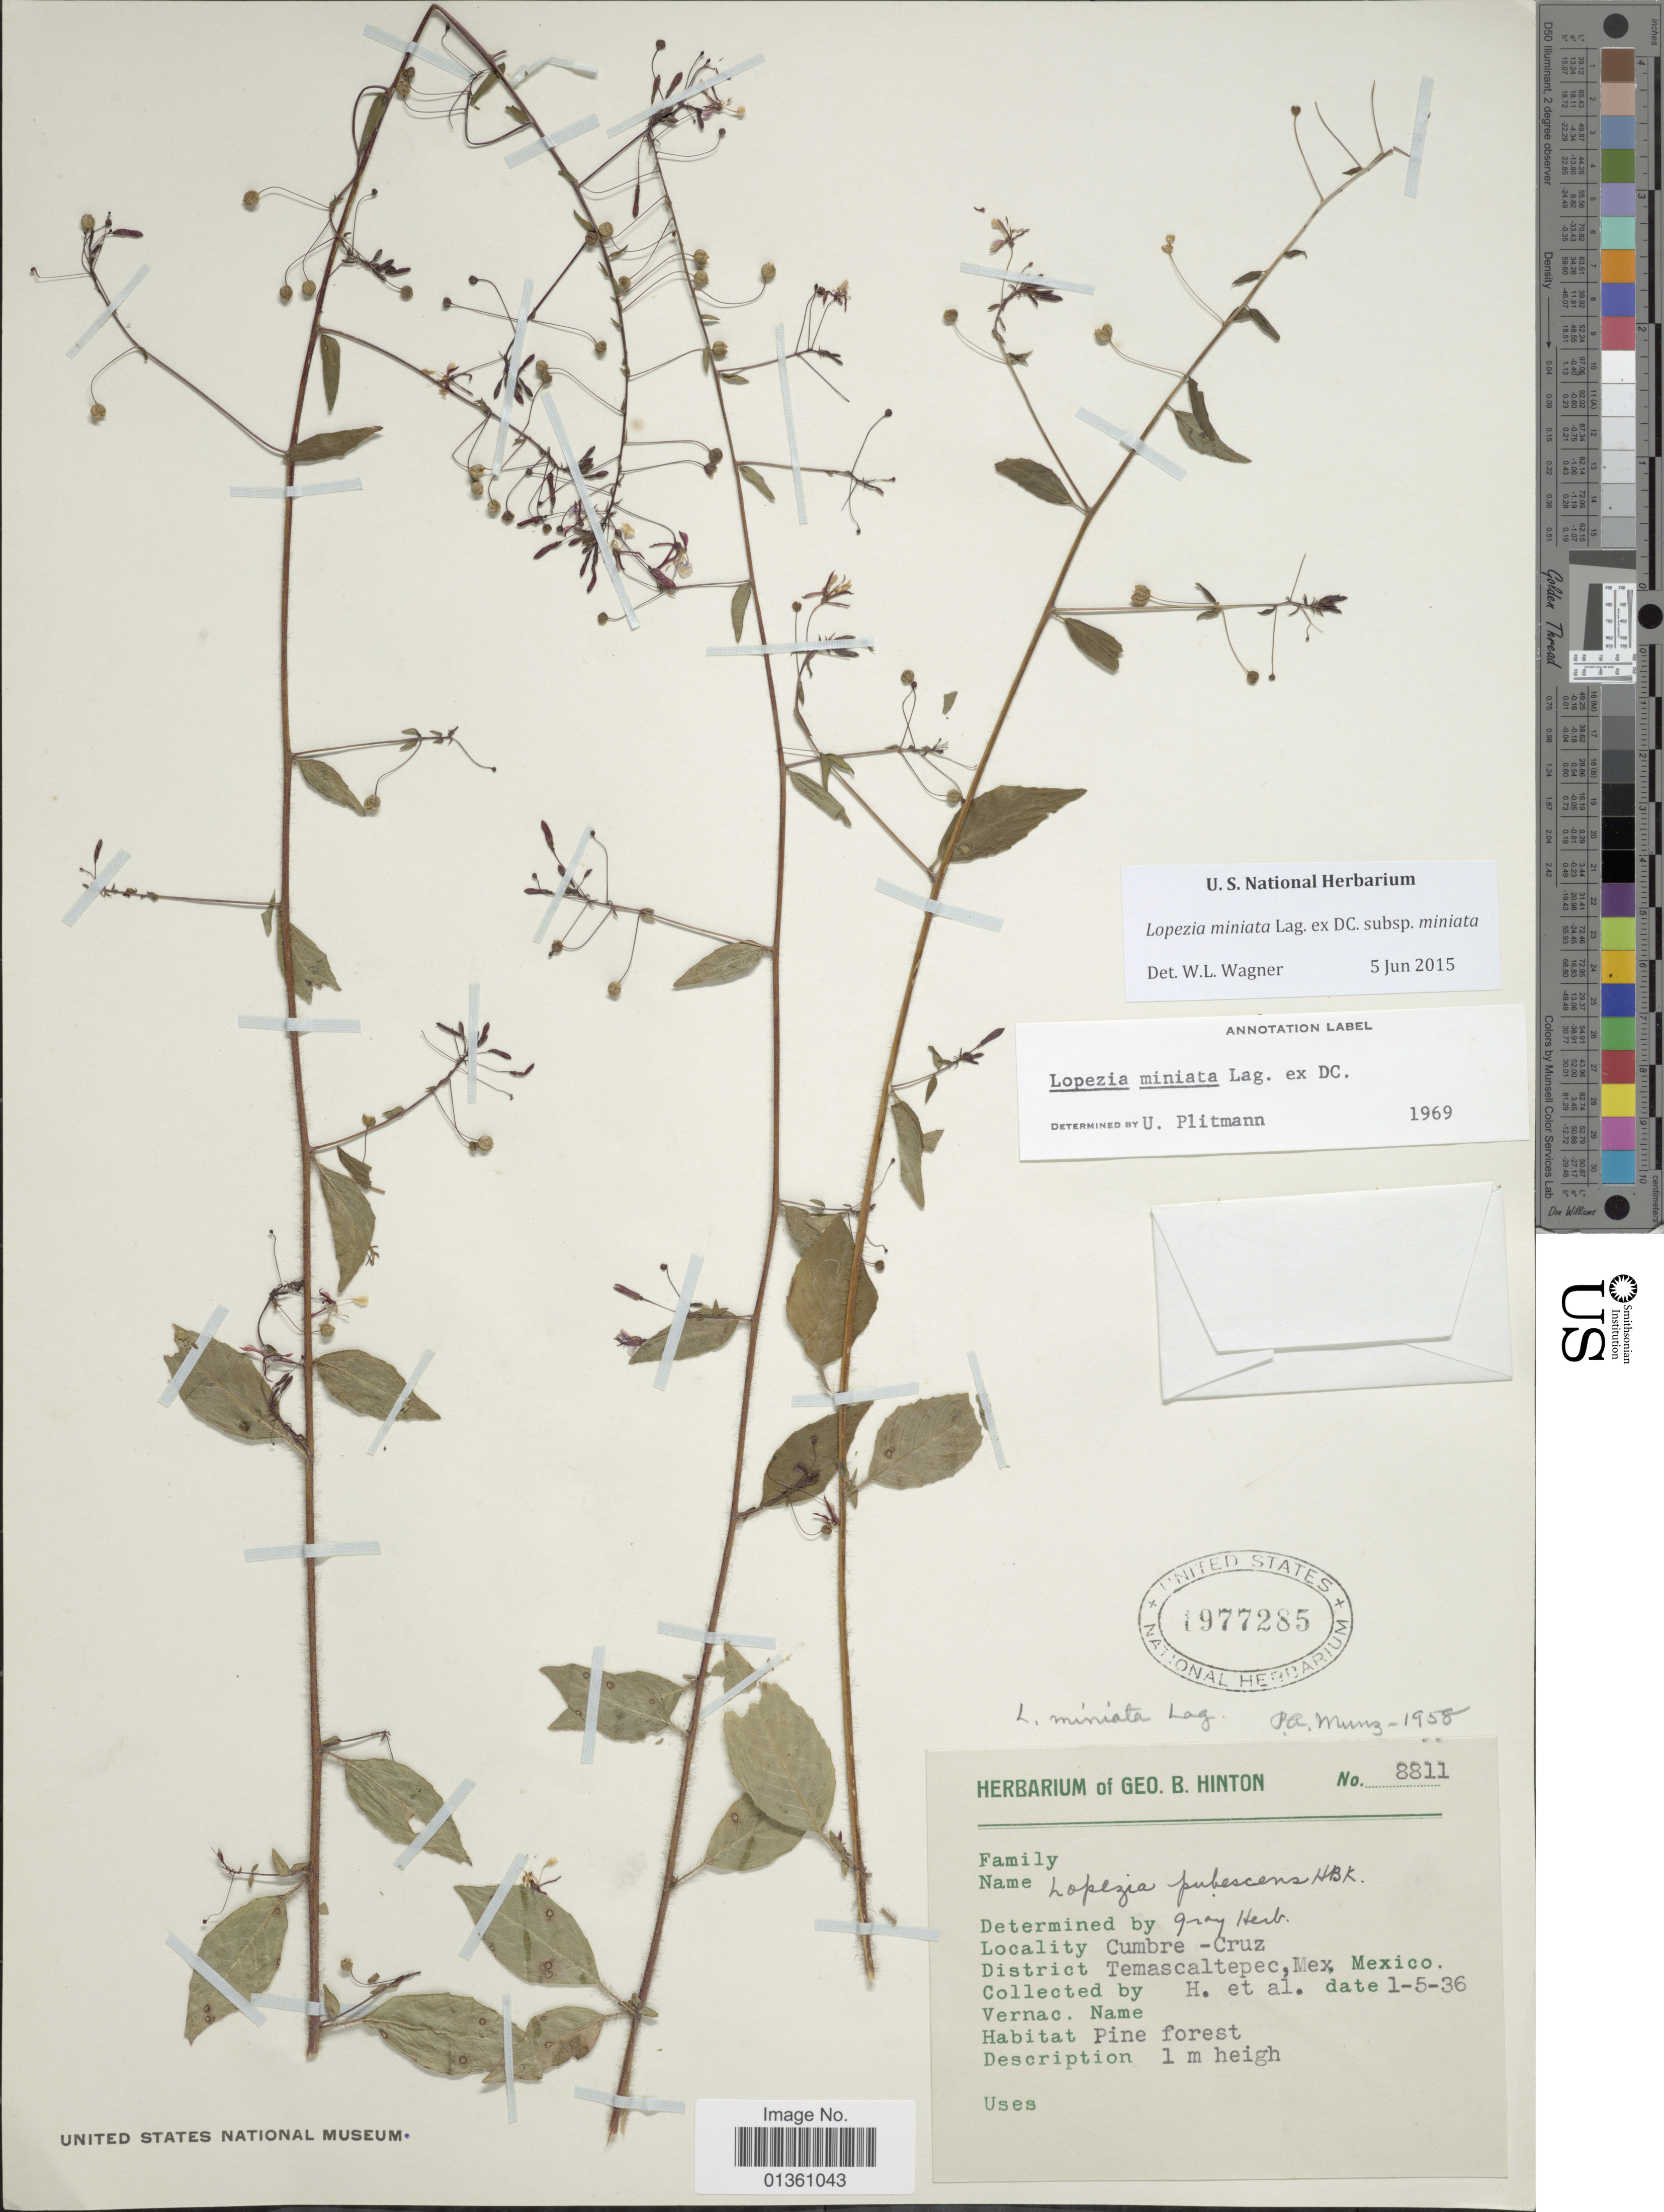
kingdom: Plantae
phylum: Tracheophyta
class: Magnoliopsida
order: Myrtales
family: Onagraceae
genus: Lopezia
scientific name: Lopezia miniata subsp. miniata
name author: Lag. ex DC.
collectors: G. B. Hinton & et al.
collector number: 8811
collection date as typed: Transcribed d/m/y: 5/1/36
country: Mexico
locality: Cumbre-Cruz. District Temascaltepec, mex.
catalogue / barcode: US 1977285